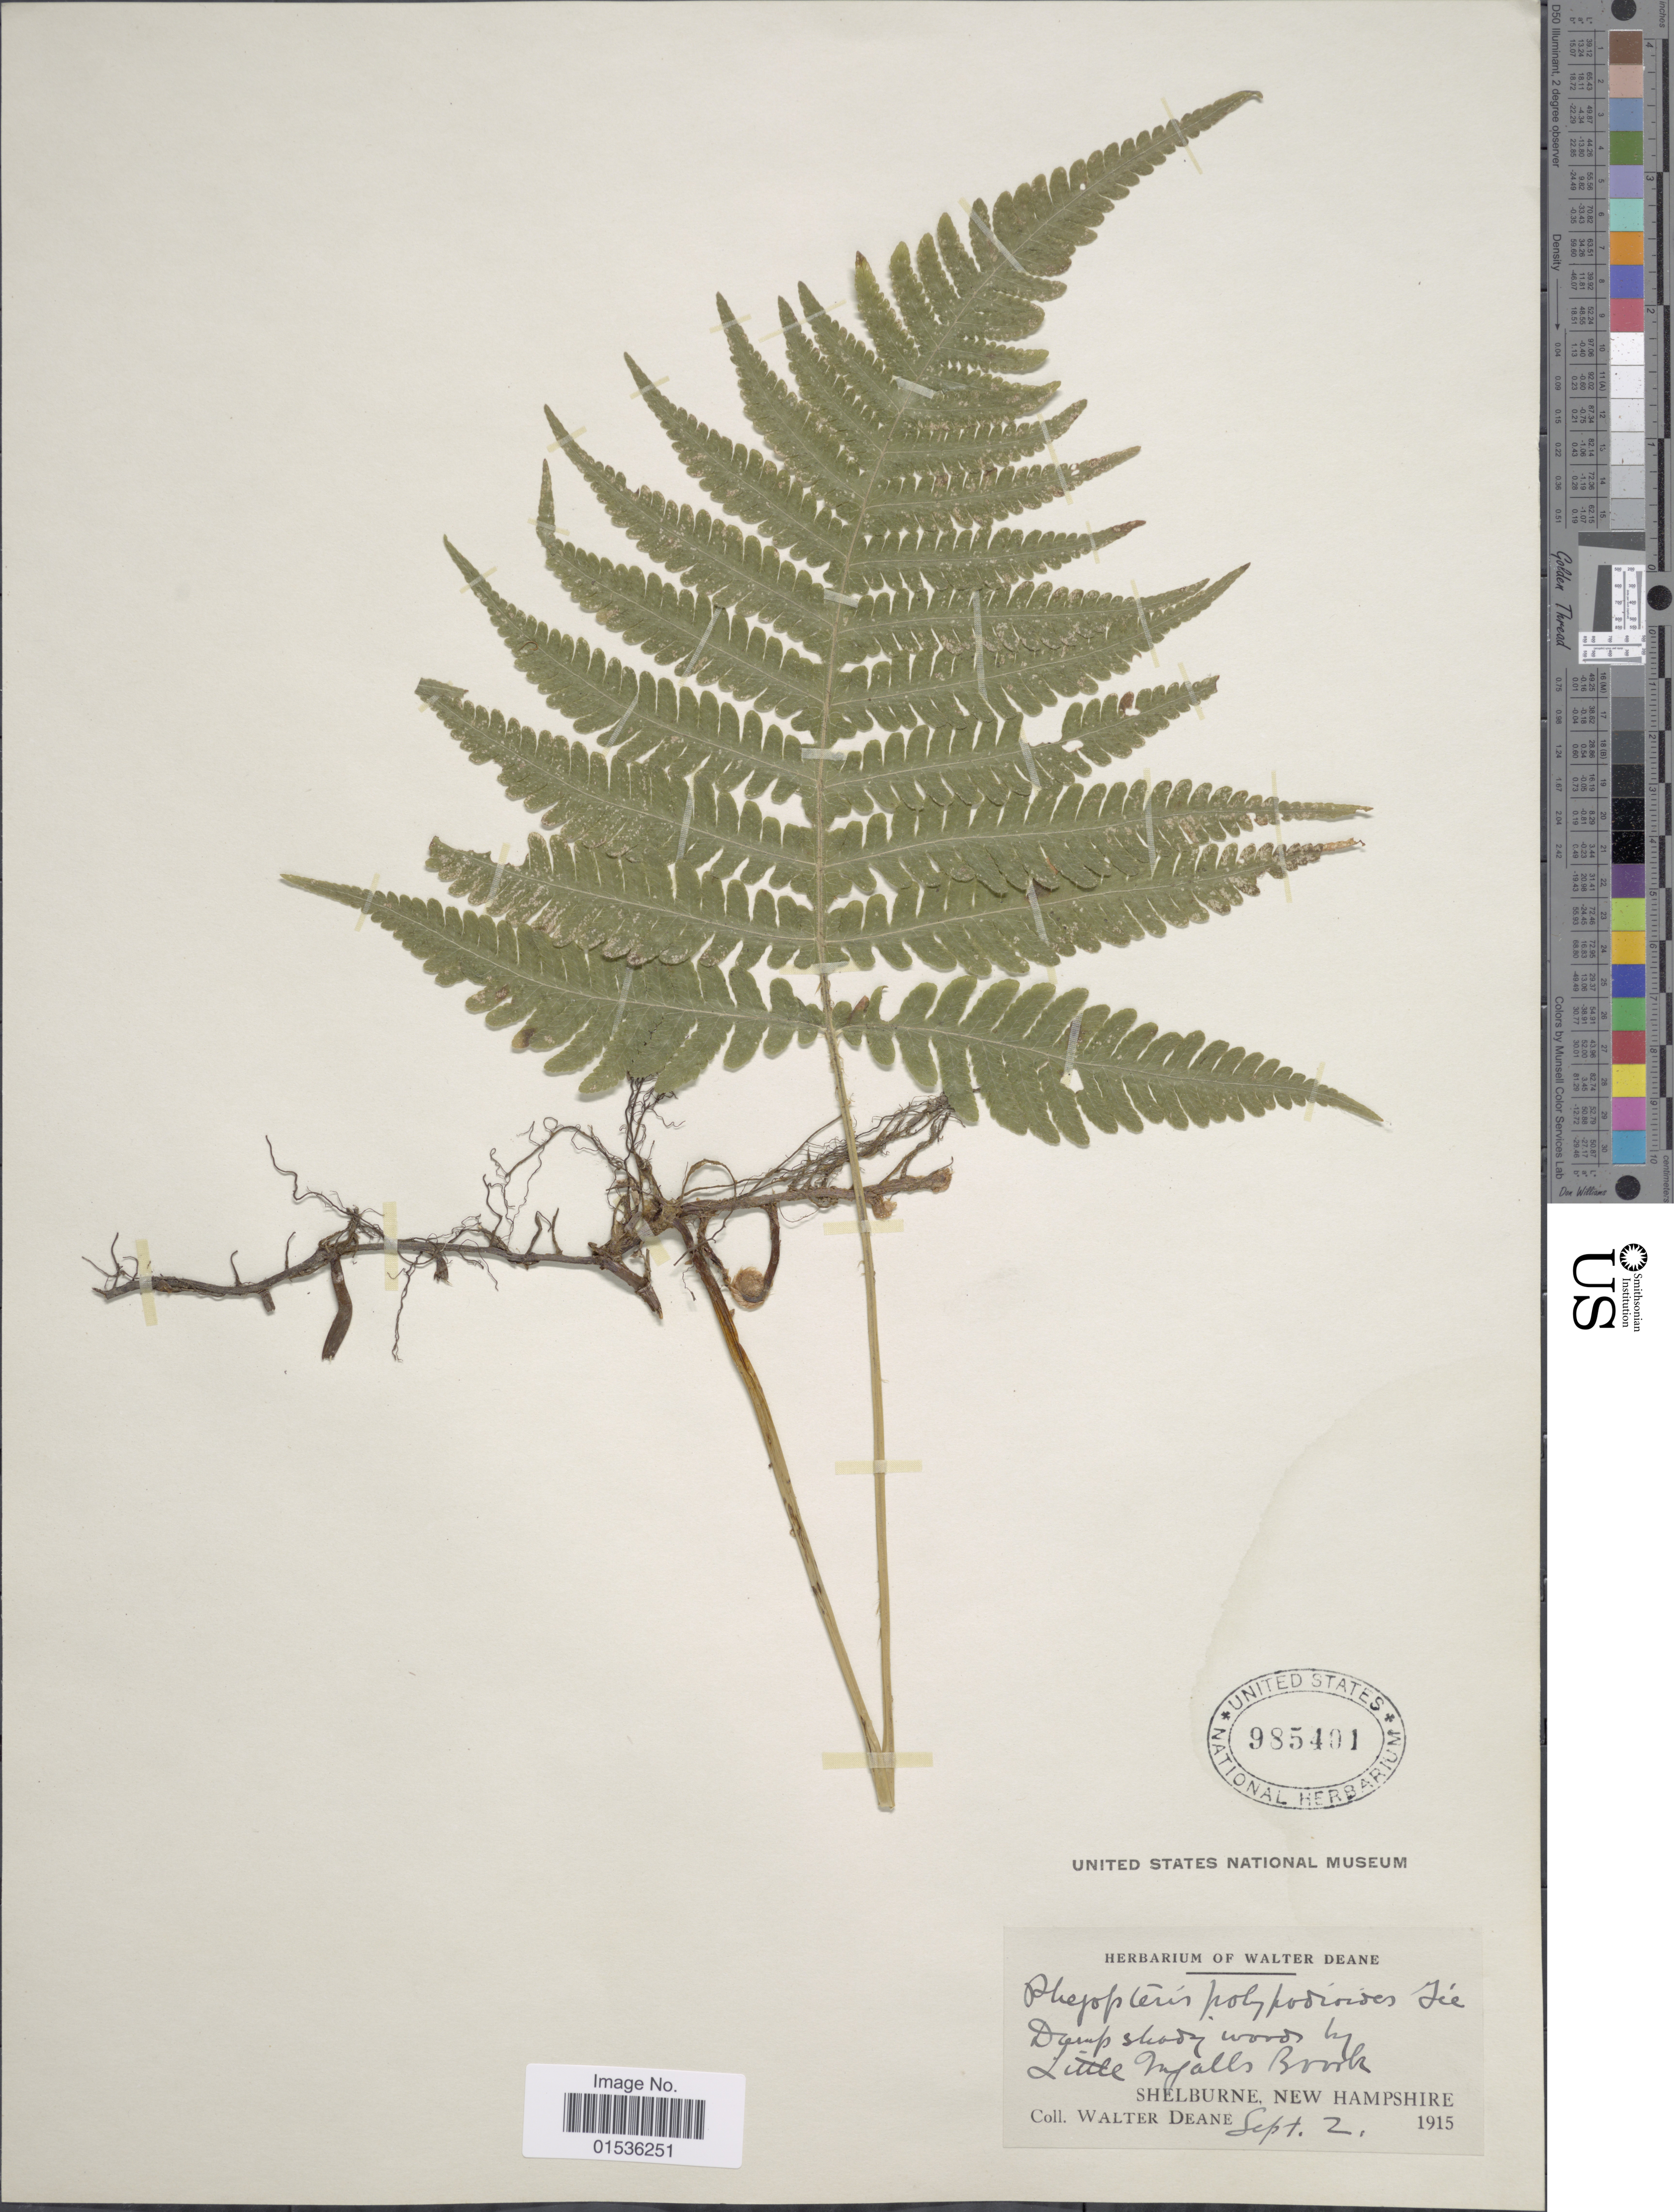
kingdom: Plantae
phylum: Tracheophyta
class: Polypodiopsida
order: Polypodiales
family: Thelypteridaceae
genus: Phegopteris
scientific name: Phegopteris connectilis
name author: (Michx.) Watt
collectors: W. Deane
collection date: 1915-09-02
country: United States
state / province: New Hampshire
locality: Little Ingalls Brook, Shelburne, New Hampshire.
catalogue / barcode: US 985401